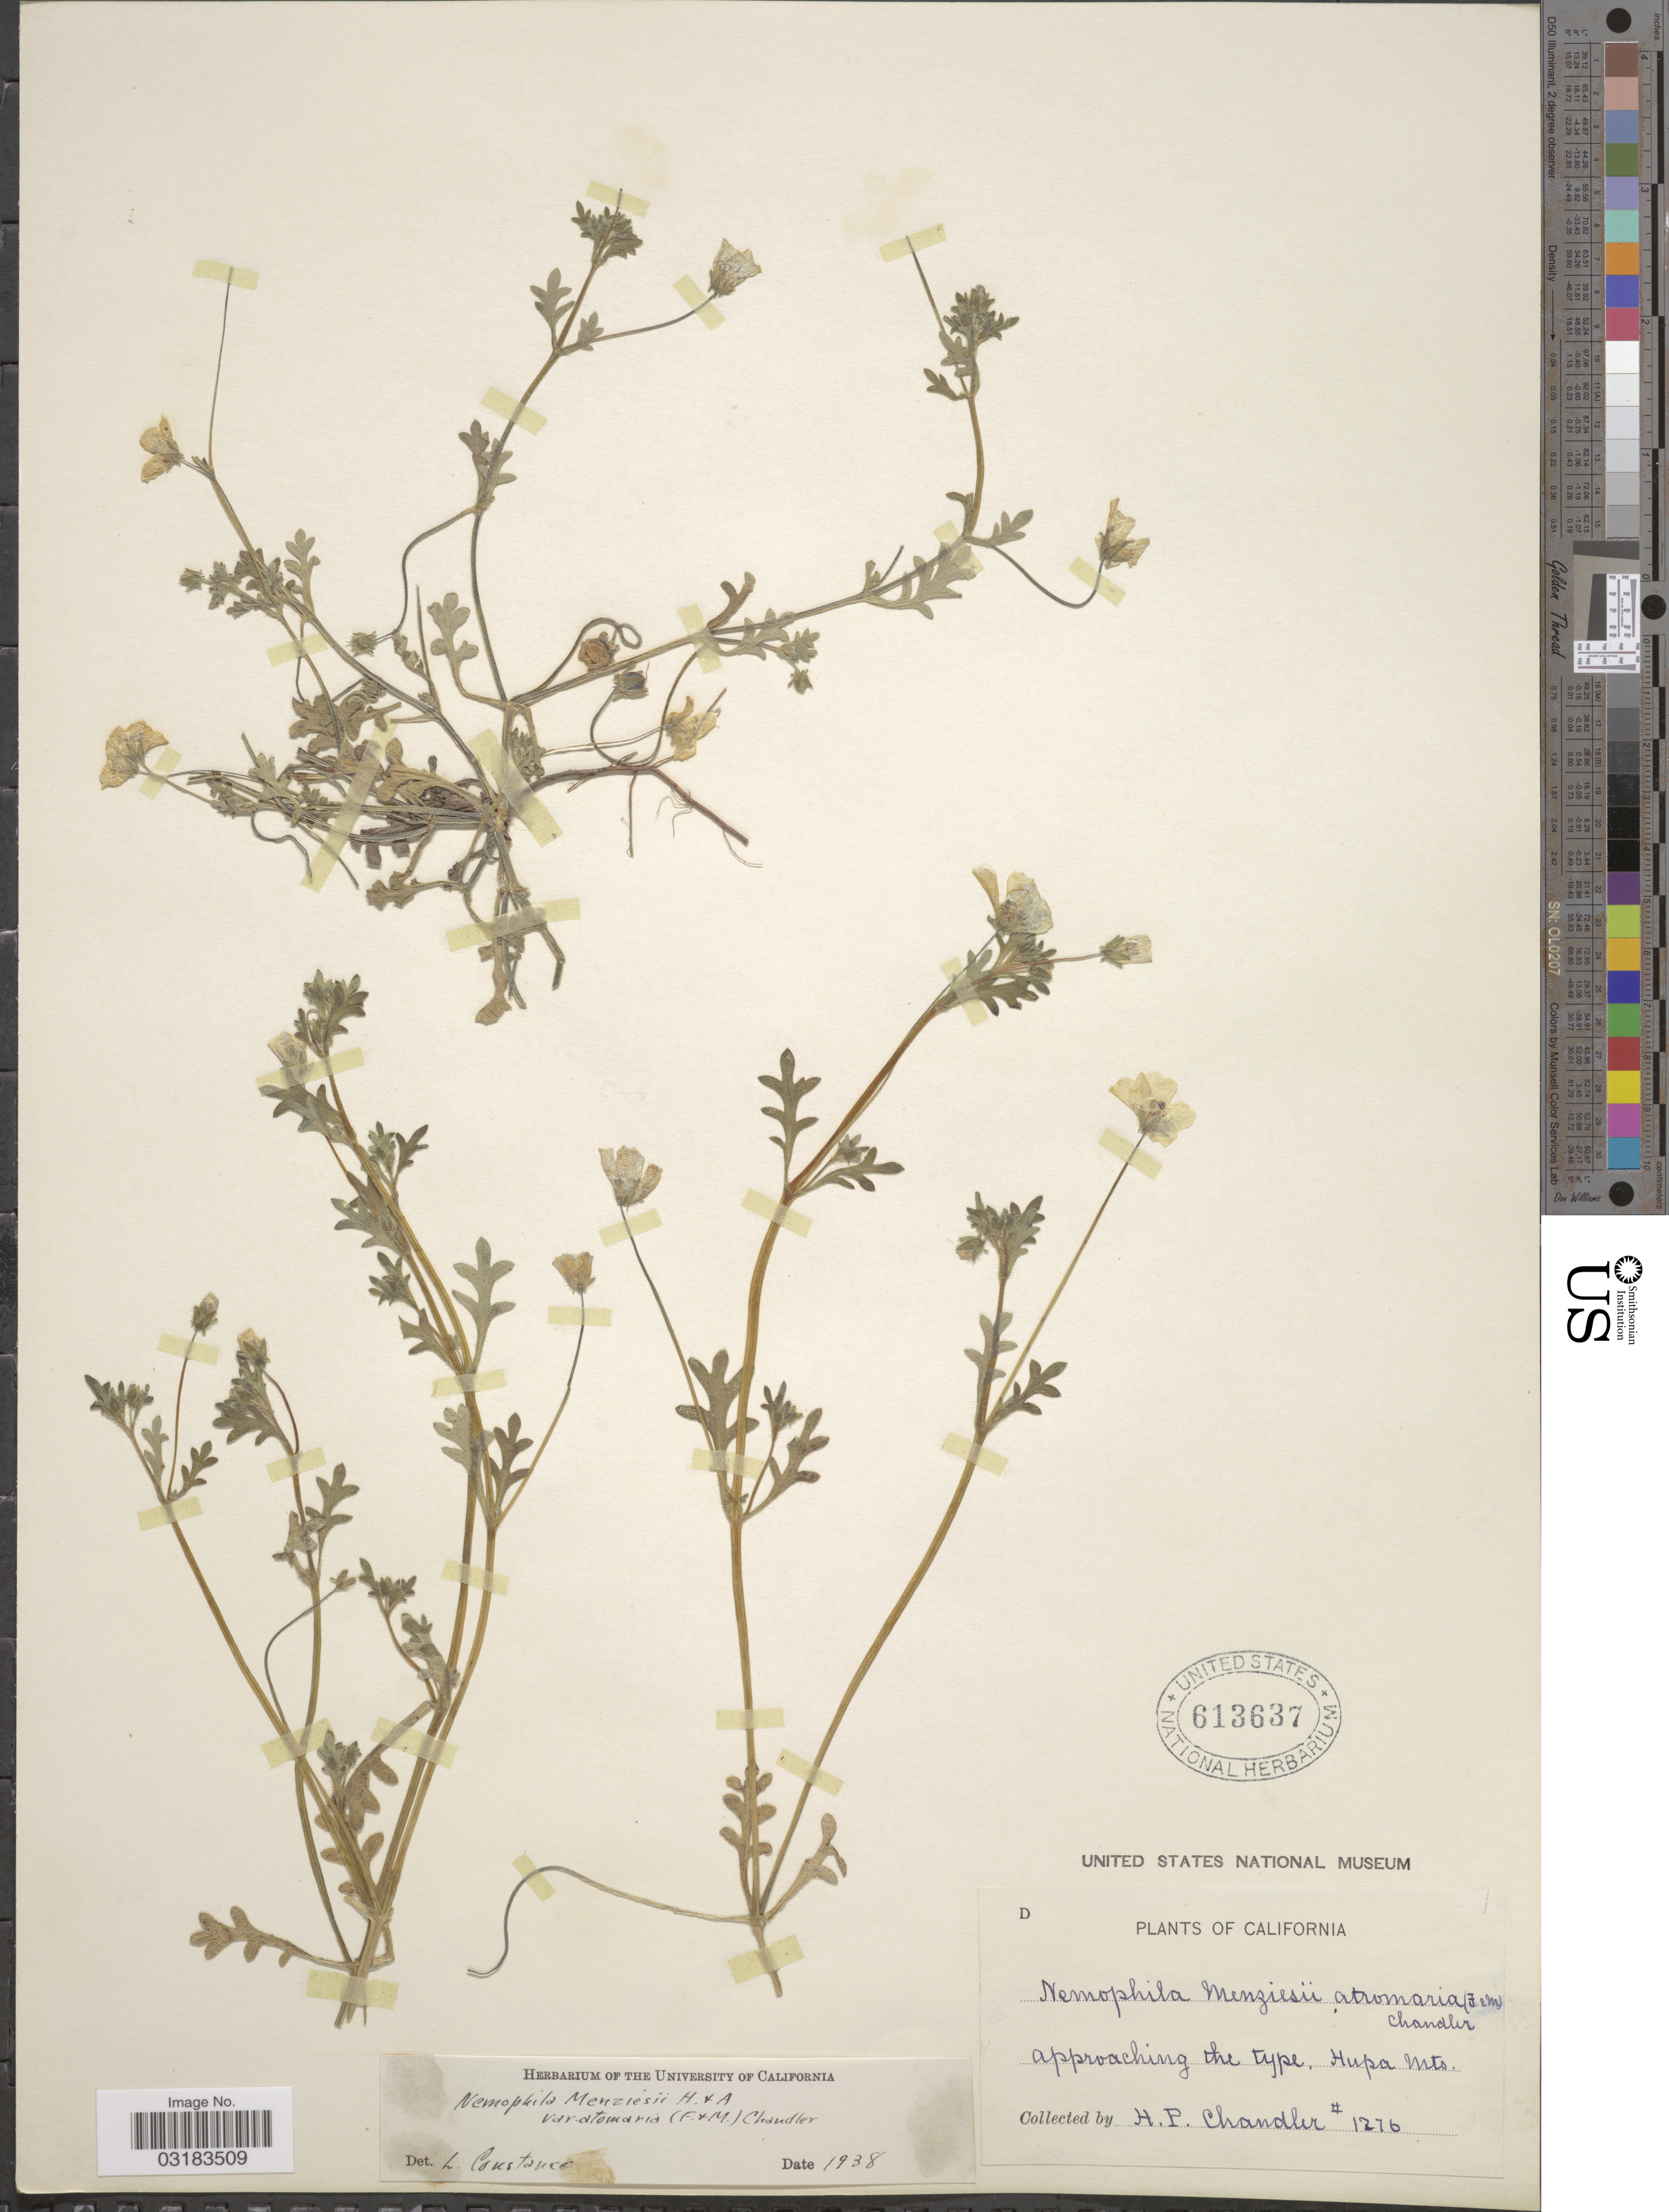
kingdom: Plantae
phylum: Tracheophyta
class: Magnoliopsida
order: Boraginales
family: Hydrophyllaceae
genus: Nemophila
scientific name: Nemophila menziesii var. atomaria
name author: (Fisch. & C.A. Mey.) H.P. Chandler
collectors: H. Chandler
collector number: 1276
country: United States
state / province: California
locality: Hupa Mts.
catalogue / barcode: US 613637